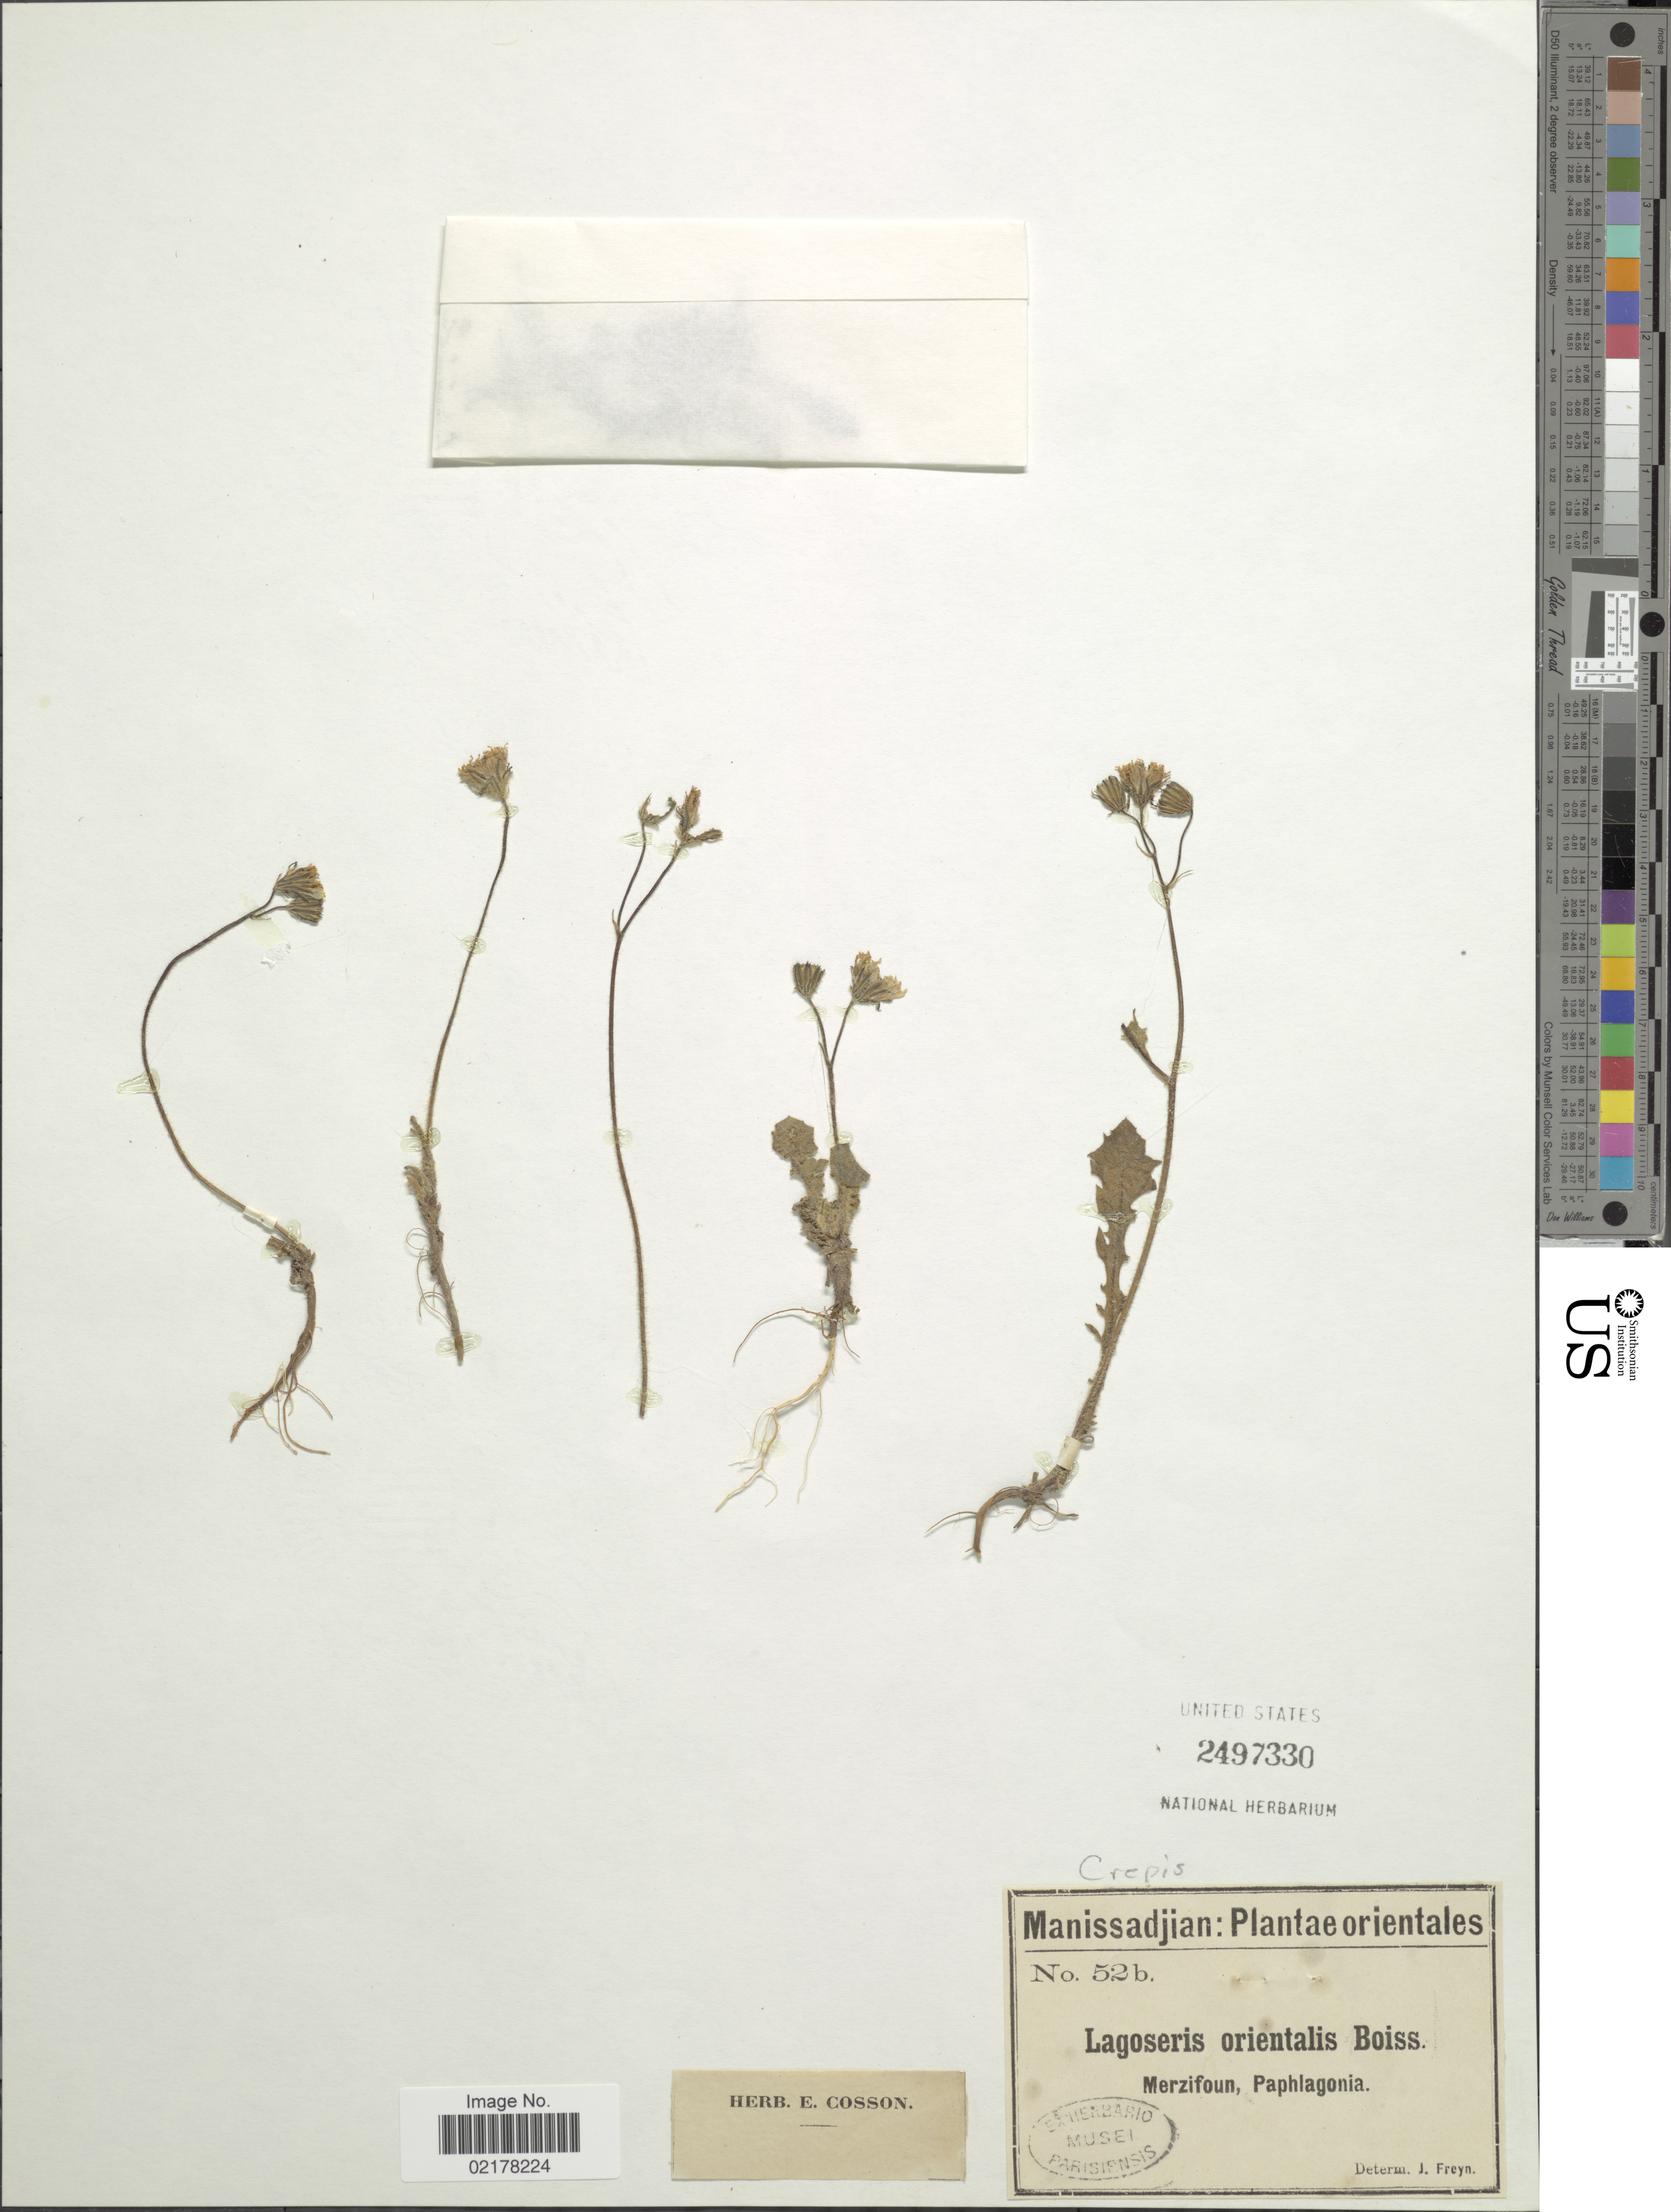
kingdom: Plantae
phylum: Tracheophyta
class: Magnoliopsida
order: Asterales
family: Asteraceae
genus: Crepis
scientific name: Crepis sancta subsp. obovata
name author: (Boiss. & Noë) Babc.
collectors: -. Manissadjian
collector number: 52b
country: Turkey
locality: Merzifon, Paphlagonia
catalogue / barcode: US 2497330